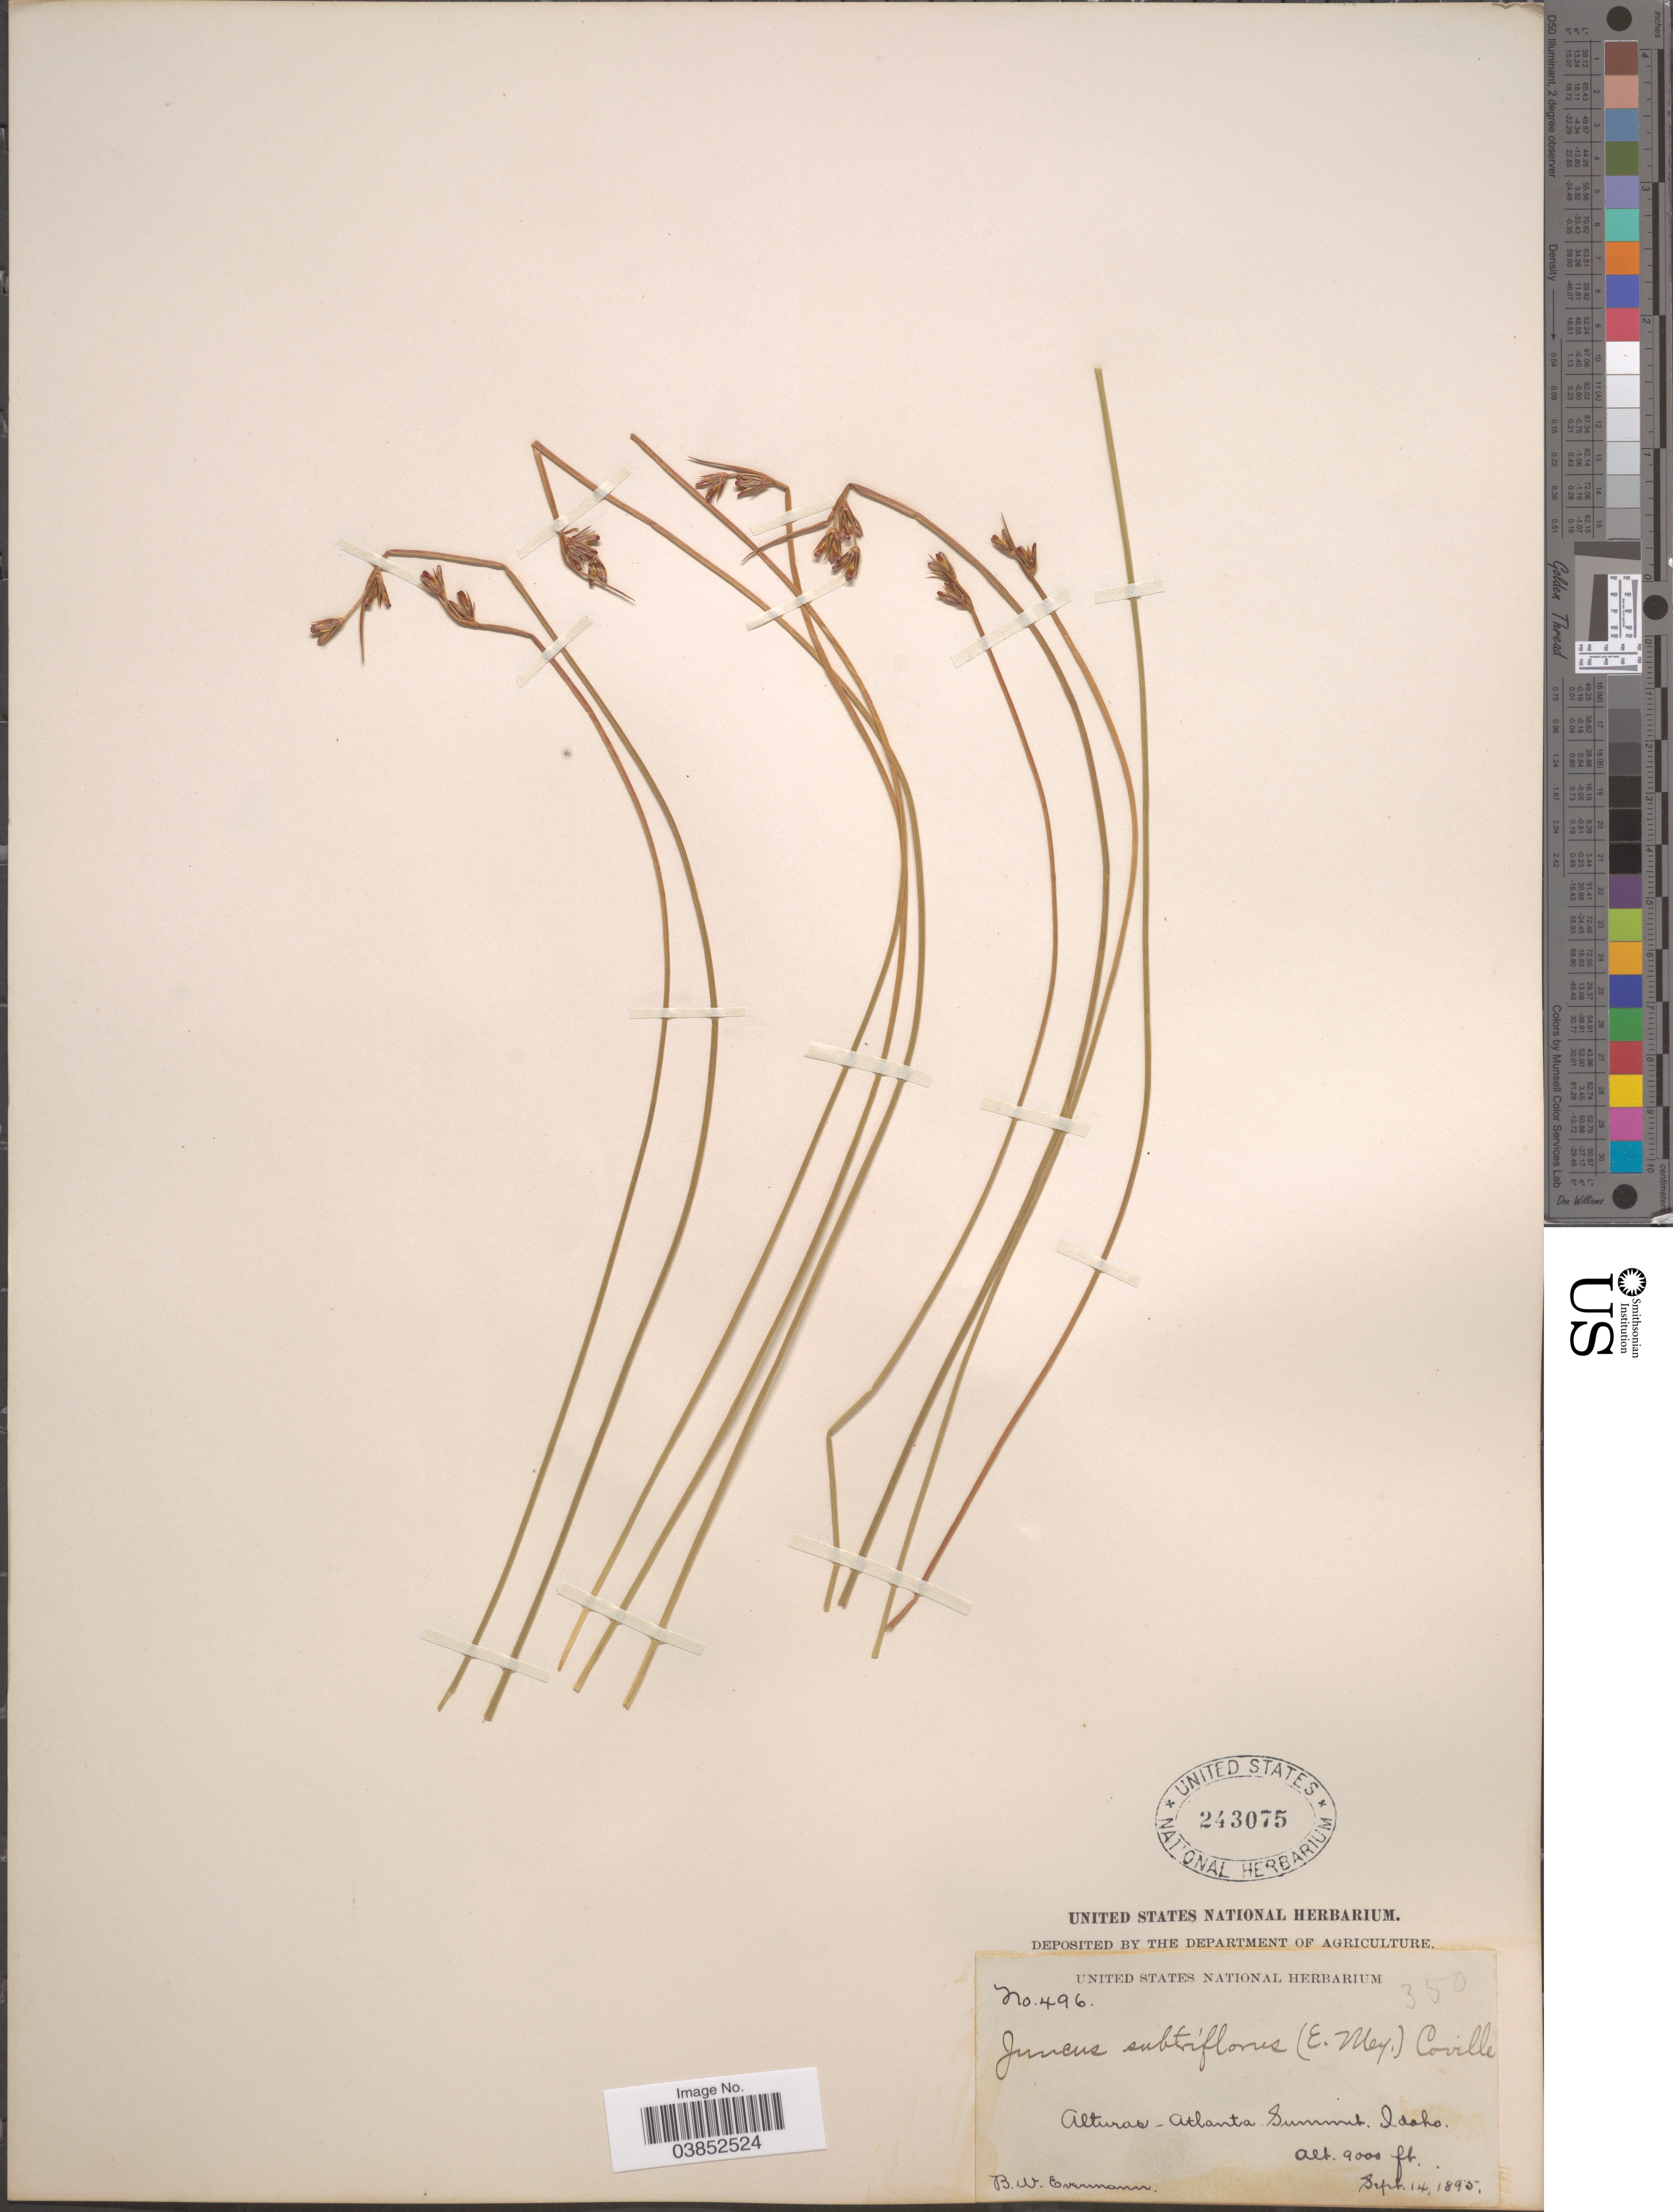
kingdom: Plantae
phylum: Tracheophyta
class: Liliopsida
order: Poales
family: Juncaceae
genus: Juncus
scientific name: Juncus drummondii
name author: E. Mey.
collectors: B. W. Evermann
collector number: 496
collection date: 1895-09-14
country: United States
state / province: Idaho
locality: Alturas-Atlanta Summit.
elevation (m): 2743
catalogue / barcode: US 243075